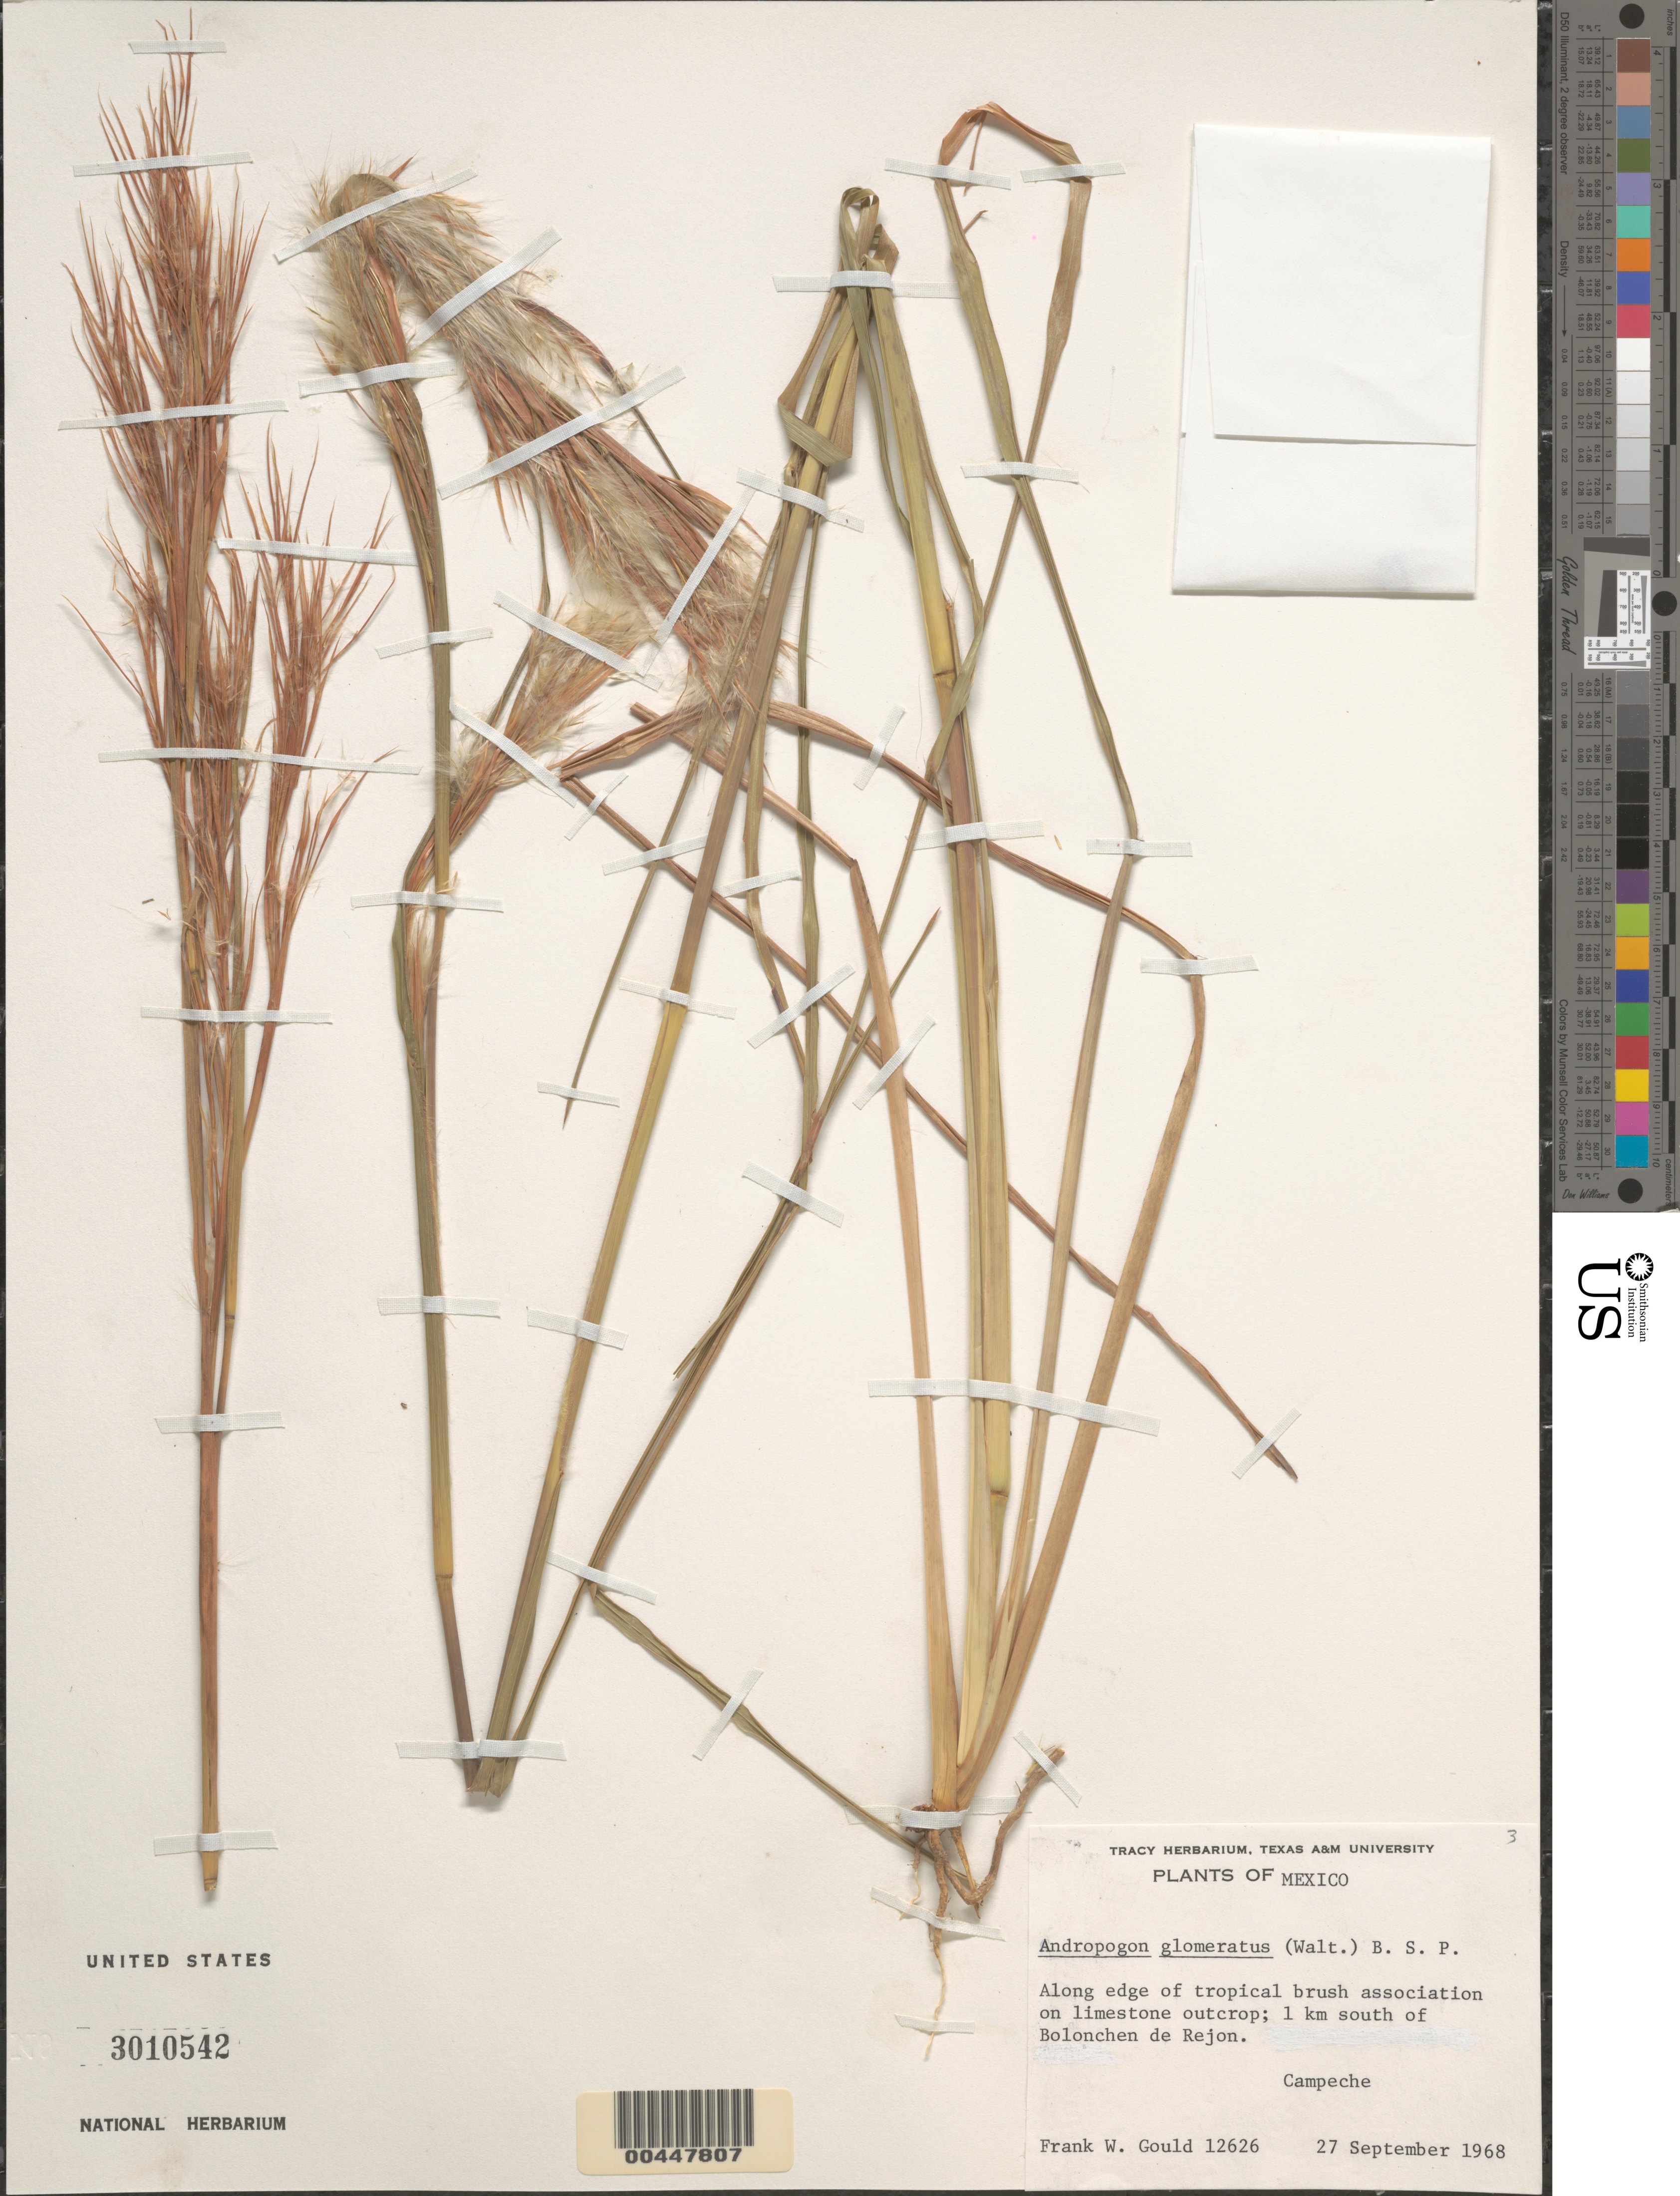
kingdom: Plantae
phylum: Tracheophyta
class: Liliopsida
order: Poales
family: Poaceae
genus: Andropogon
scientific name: Andropogon glomeratus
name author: (Walter) Britton, Stearns & Poggenb.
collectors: F. W. Gould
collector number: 12626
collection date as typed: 27 Sep 1968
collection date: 1968-09-27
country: Mexico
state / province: Chiapas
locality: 1 km S of Bolonchen de Rejon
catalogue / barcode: US 3010542